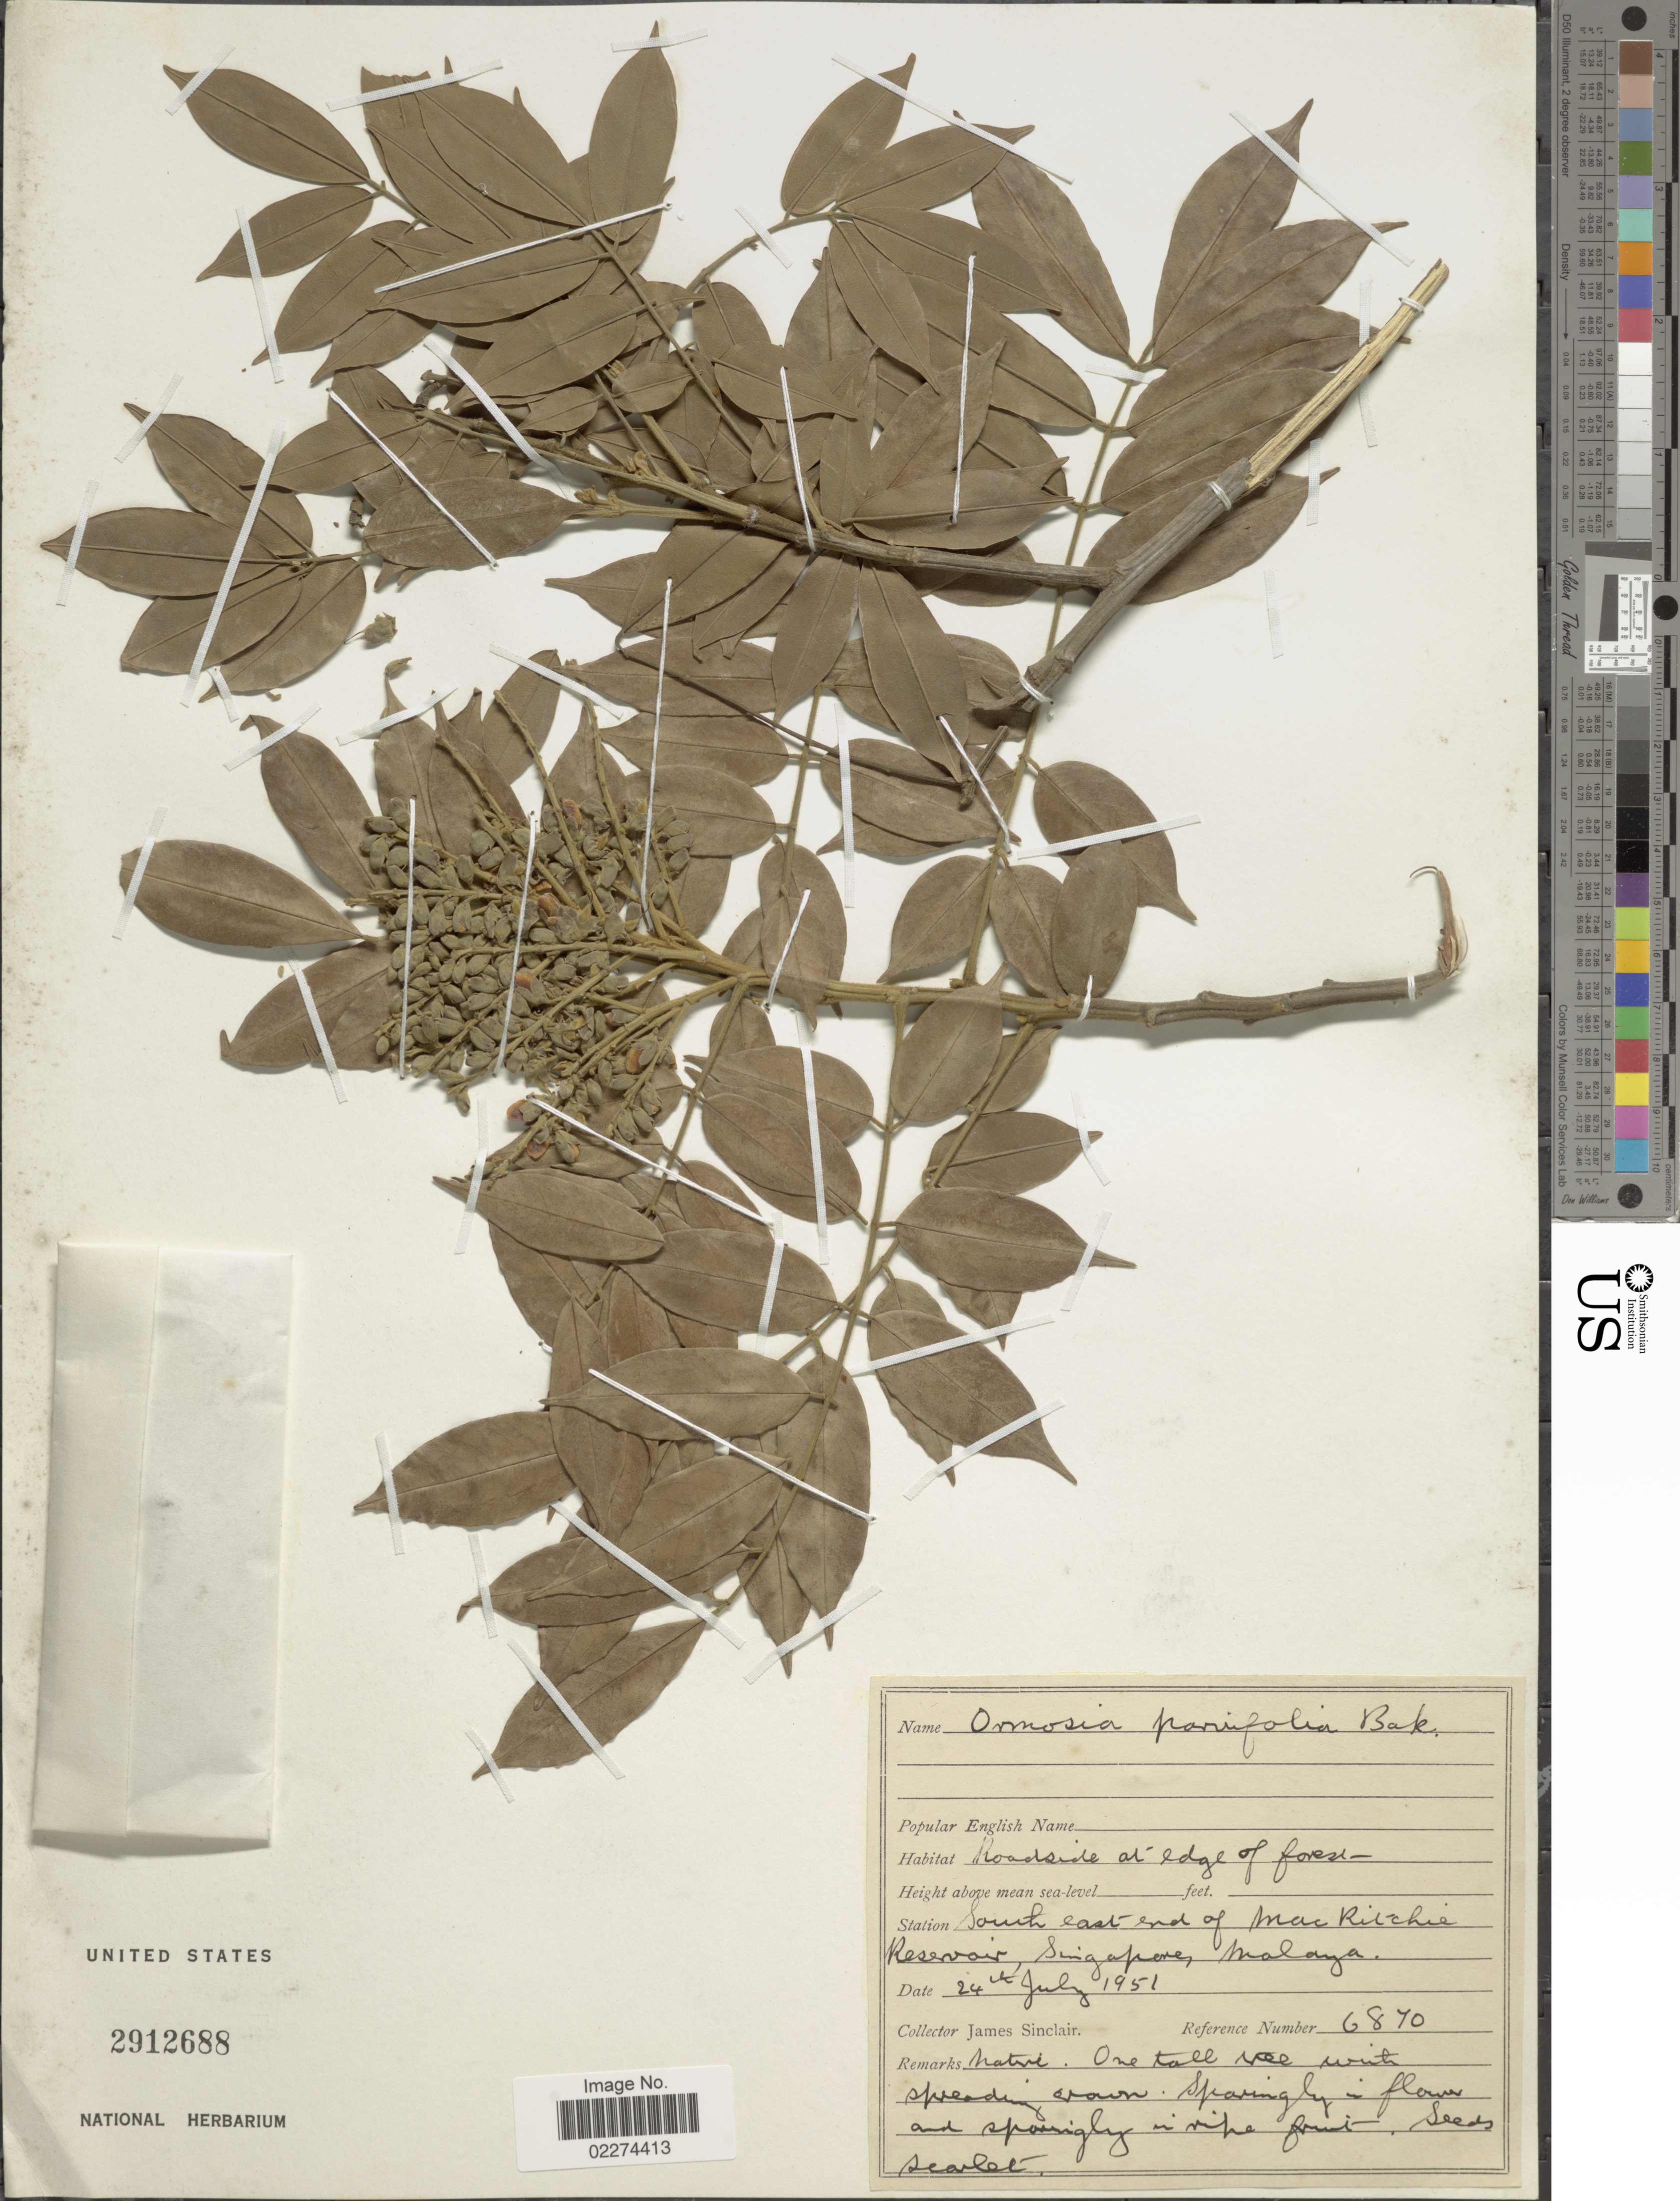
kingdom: Plantae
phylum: Tracheophyta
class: Magnoliopsida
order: Fabales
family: Fabaceae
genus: Ormosia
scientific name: Ormosia parvifolia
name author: Baker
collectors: J. Sinclair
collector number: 6870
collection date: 1951-07-24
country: Singapore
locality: South east end of Mac Ritchie, Reservoir, Singapore, Malaya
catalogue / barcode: US 2912688